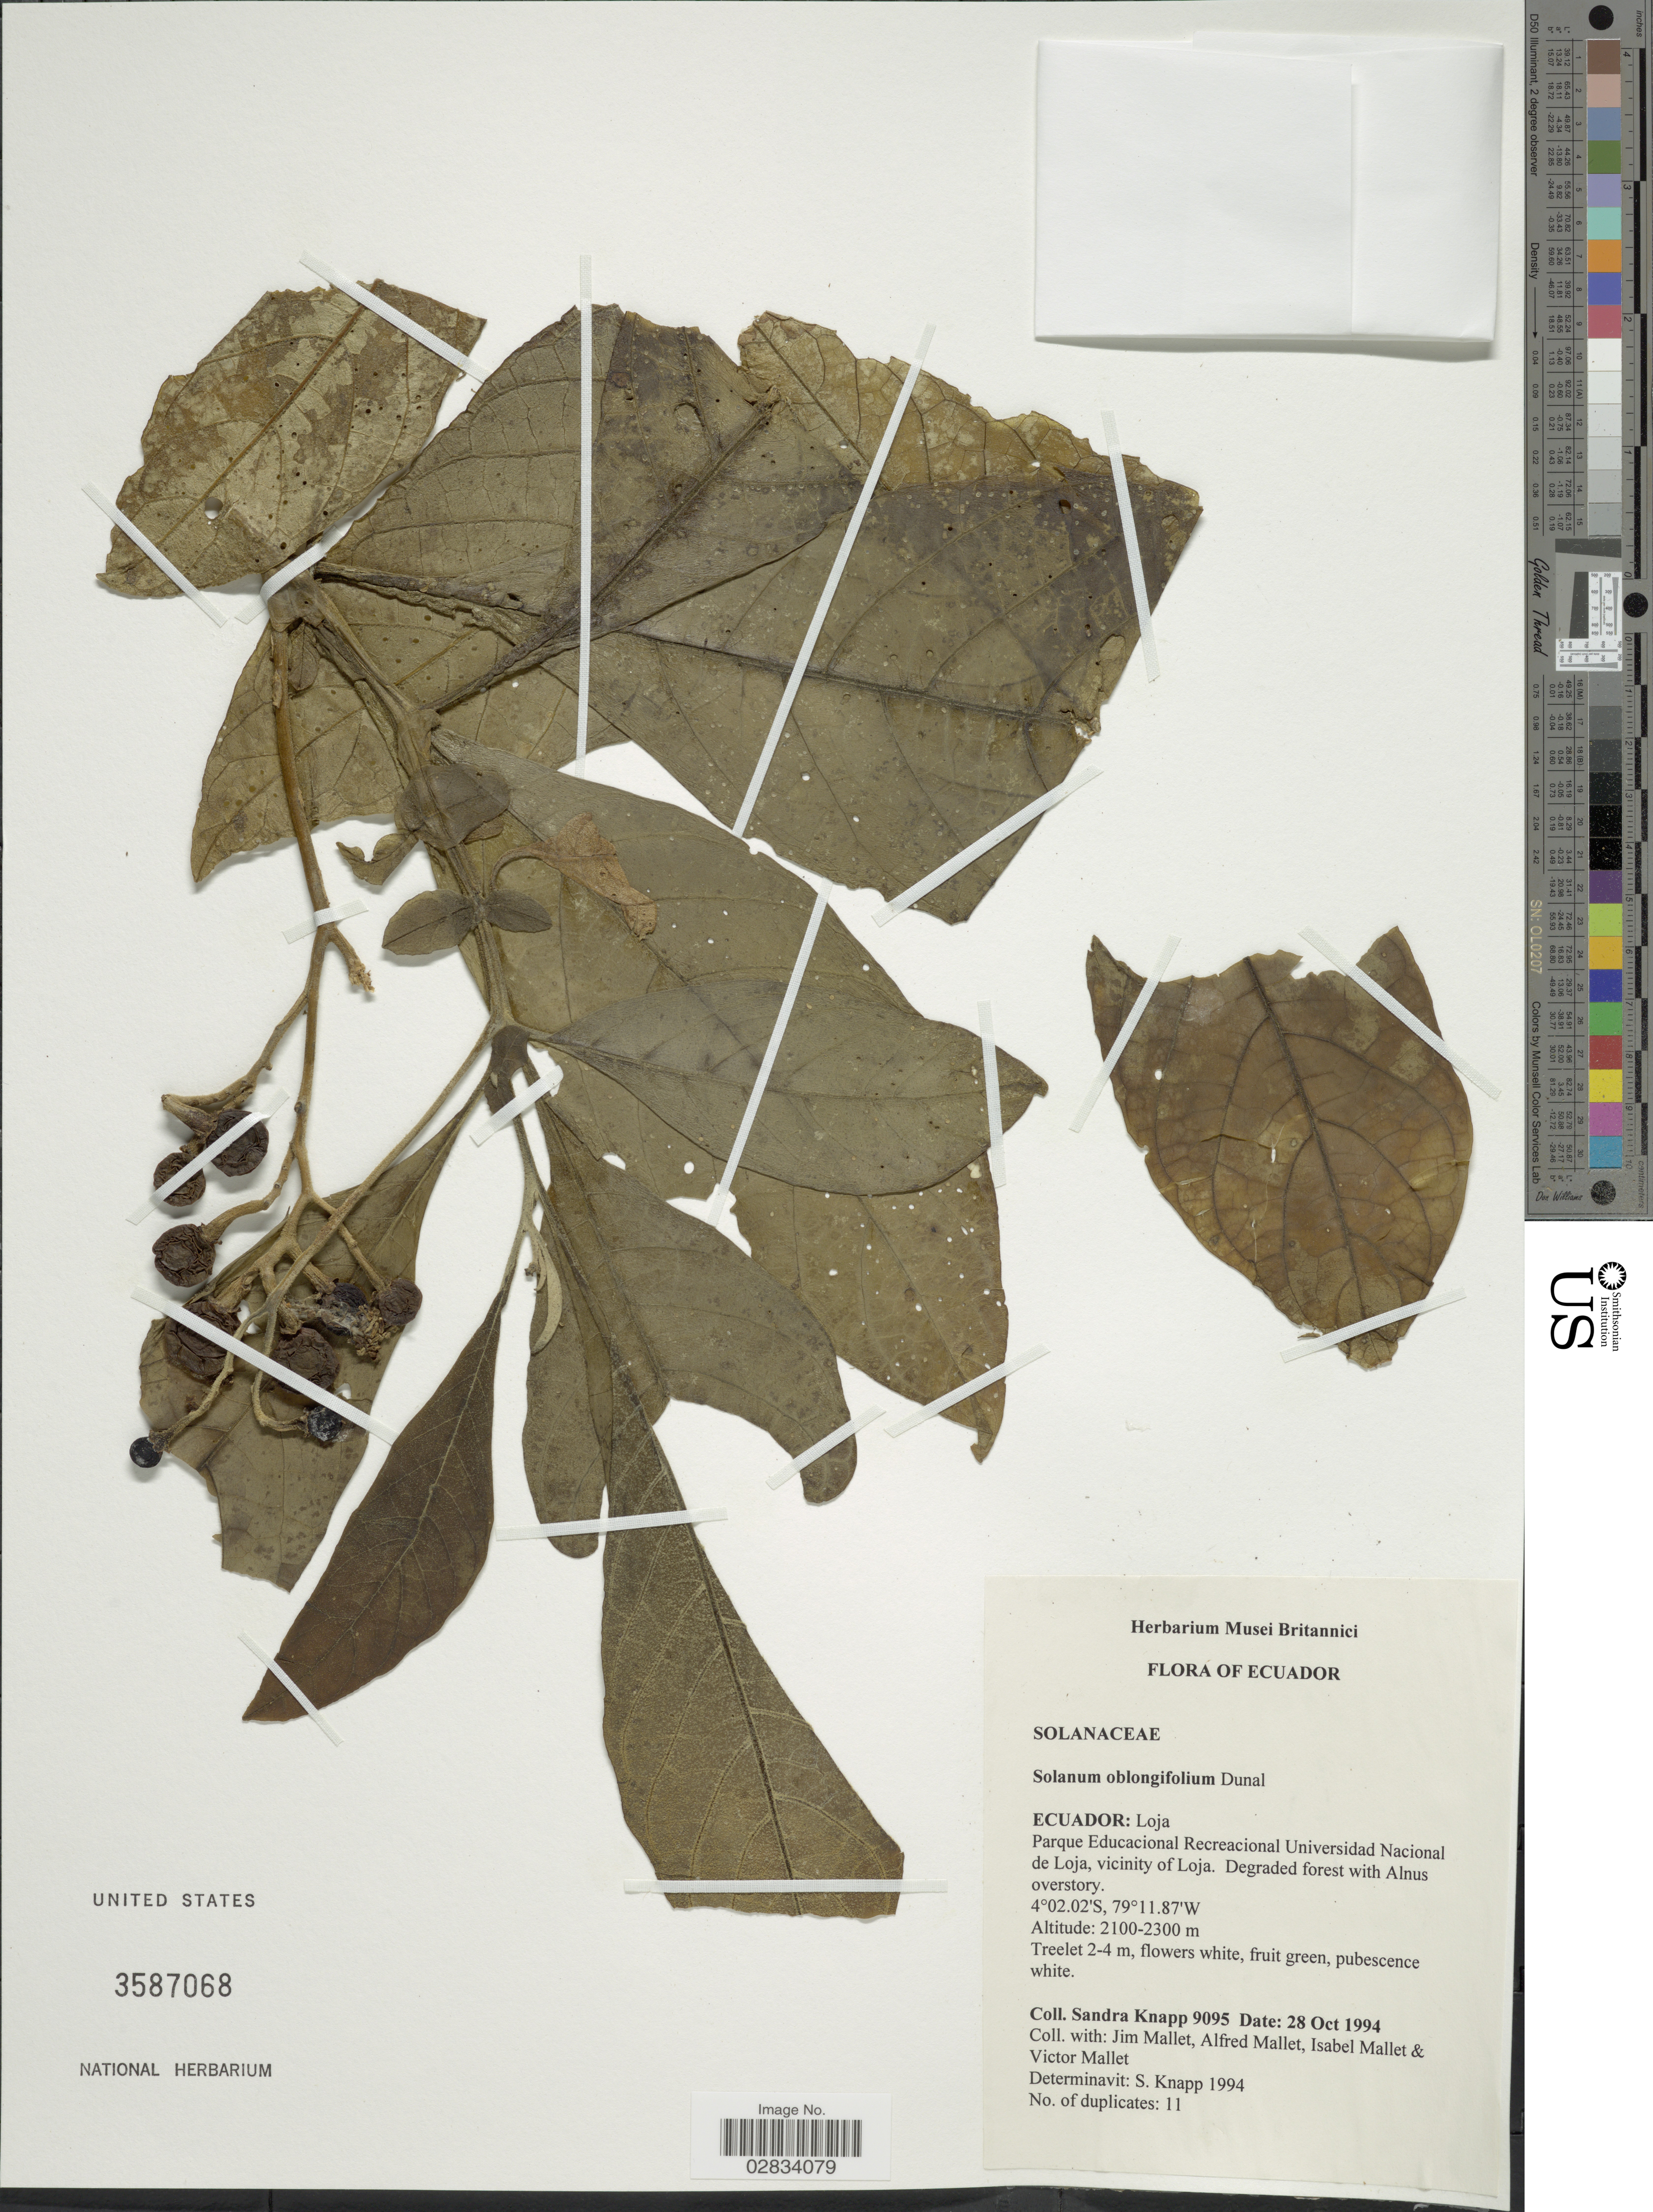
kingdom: Plantae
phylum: Tracheophyta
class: Magnoliopsida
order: Solanales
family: Solanaceae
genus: Solanum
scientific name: Solanum oblongifolium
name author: Duval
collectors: S. Knapp, J. Mallet, A. Mallet, I. Mallet & V. Mallet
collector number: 9095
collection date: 1994-10-28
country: Ecuador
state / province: Loja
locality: Parque Educacional Recreacional Universidad Nacional de Loja, vicinity of Loja.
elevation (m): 2100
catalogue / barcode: US 3587068